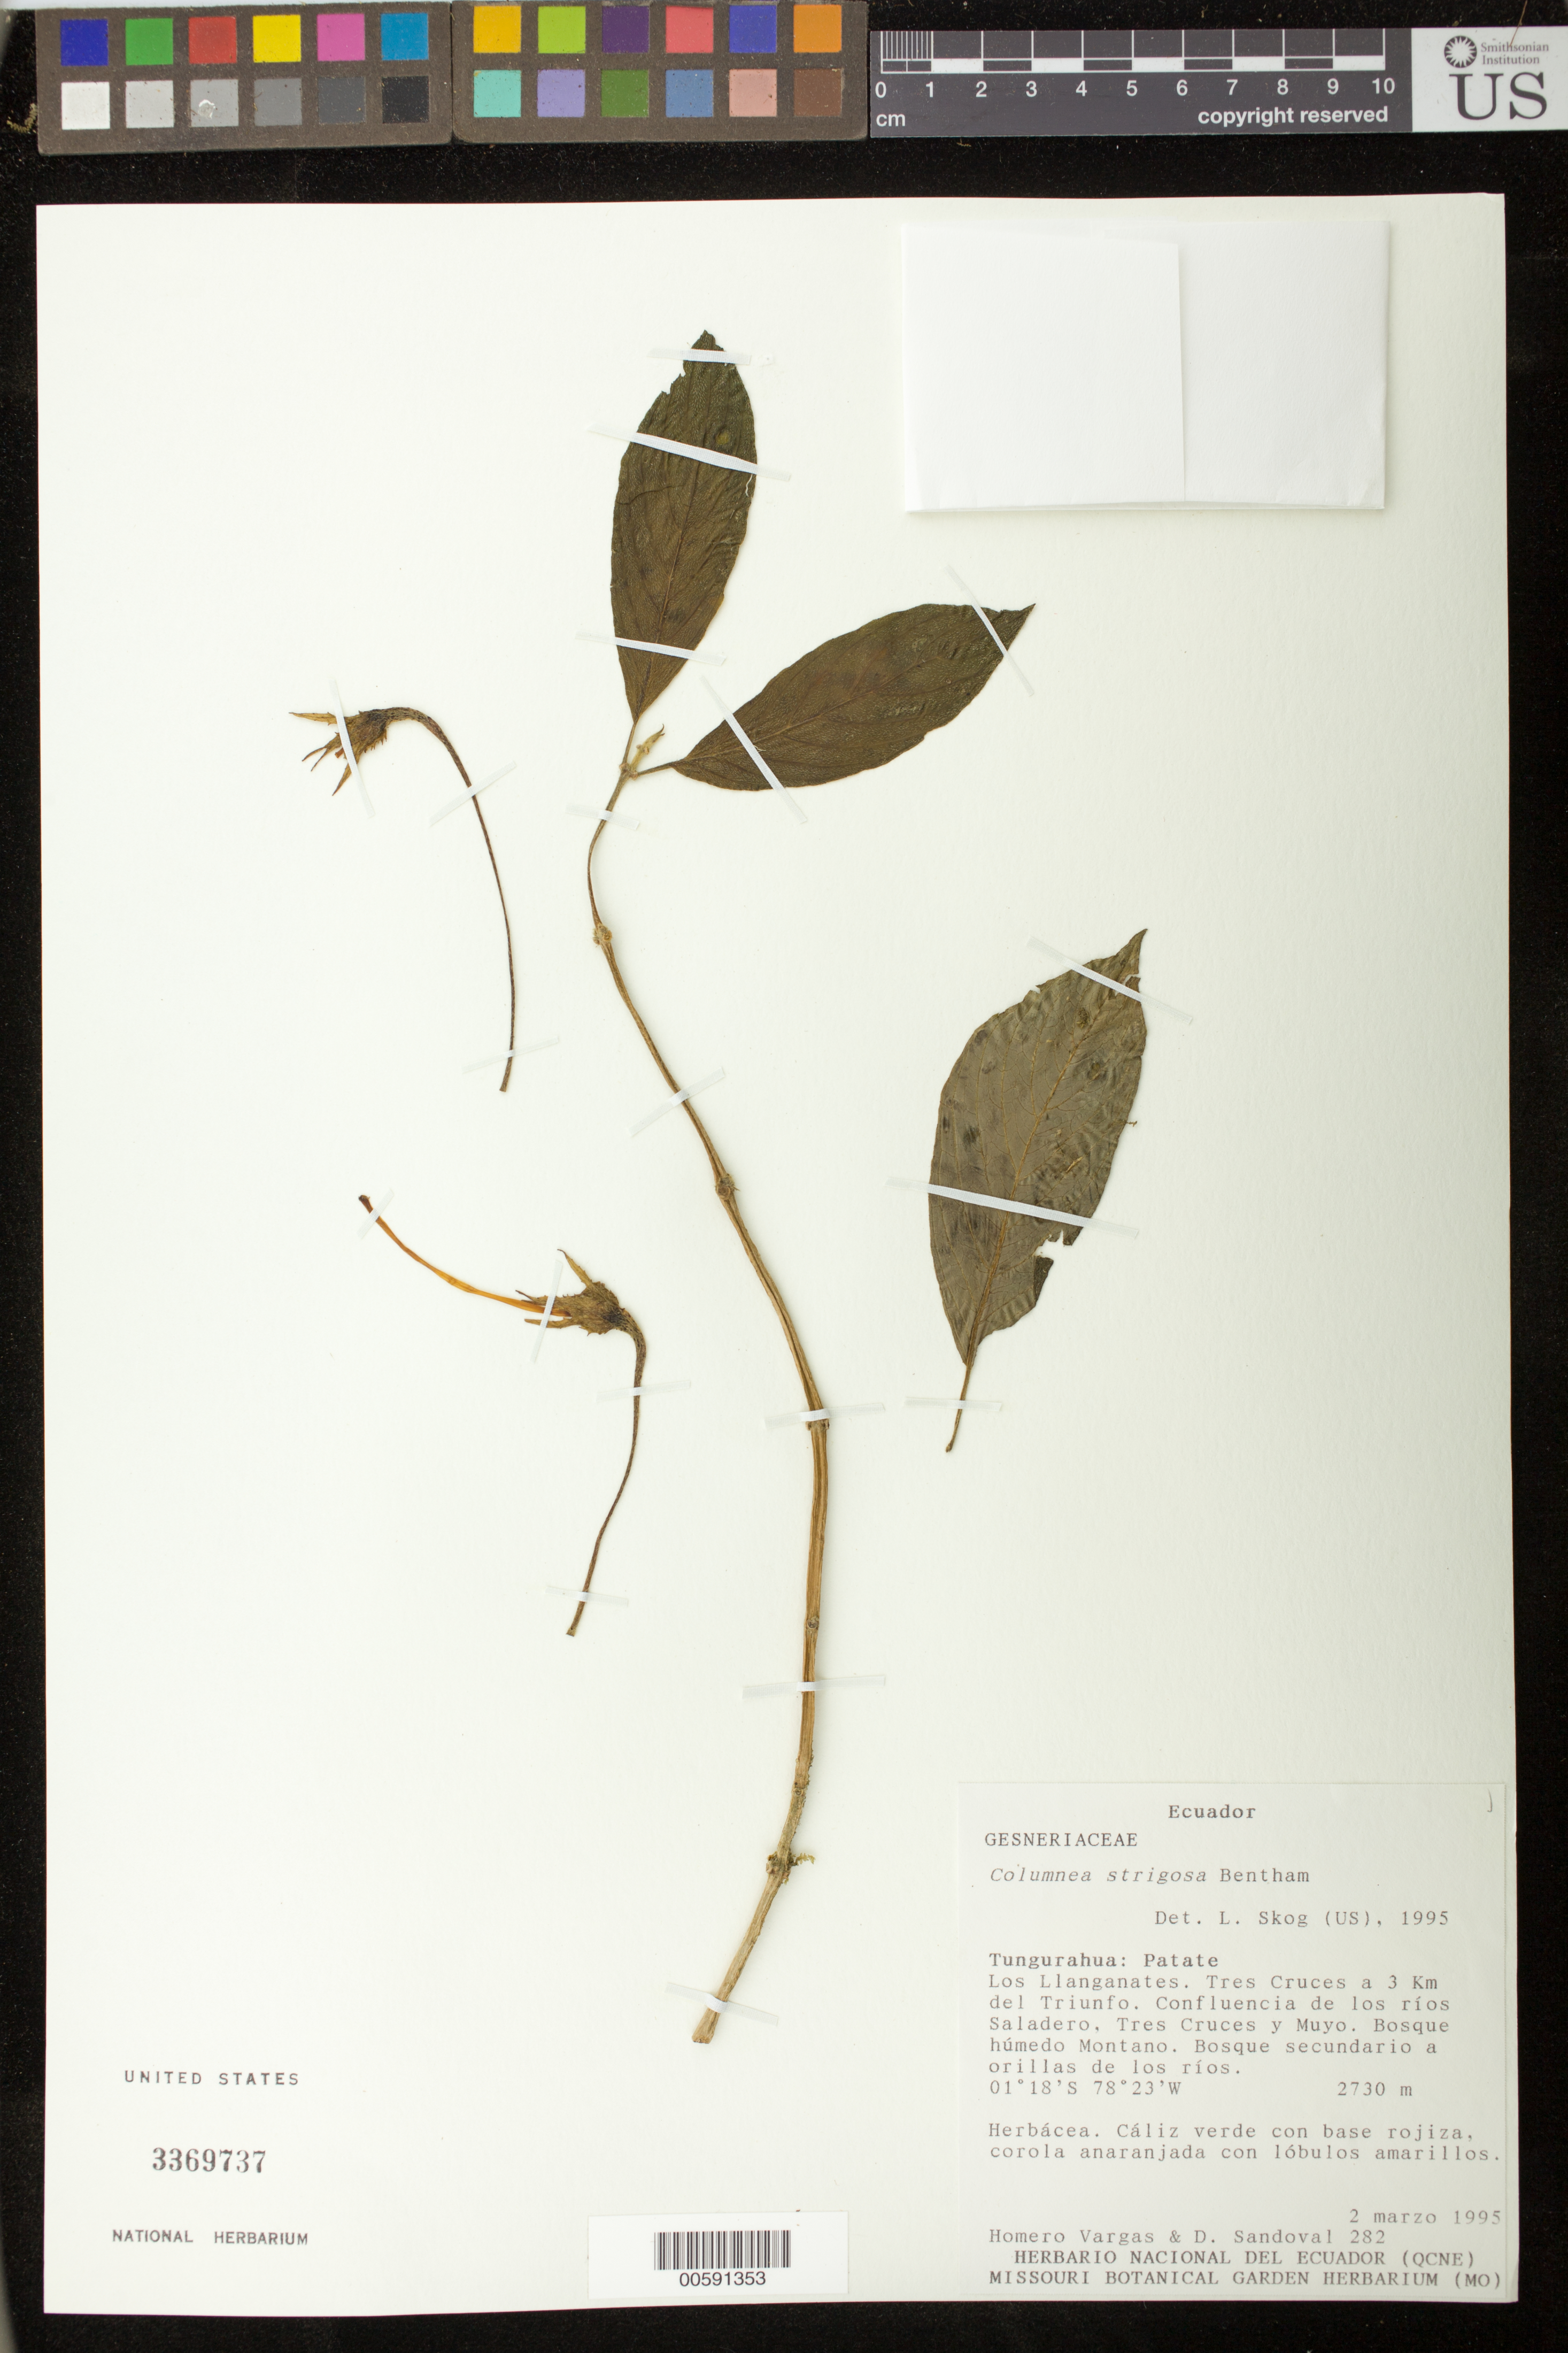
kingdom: Plantae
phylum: Tracheophyta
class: Magnoliopsida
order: Lamiales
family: Gesneriaceae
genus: Columnea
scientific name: Columnea strigosa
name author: Benth.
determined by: Skog, Laurence E.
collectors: H. Vargas & D. Sandoval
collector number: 282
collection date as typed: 02 Mar 1995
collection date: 1995-03-02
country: Ecuador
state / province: Tungurahua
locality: Patate: Loso Llanganates, Très Cruces a 3 km del triunfo, confluencia de los ríos Saladero, Très Cruces y Muyo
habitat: Bosque húmedo montano bajo; bosque secundario, a orillas de los ríos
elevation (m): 2730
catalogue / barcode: US 3369737